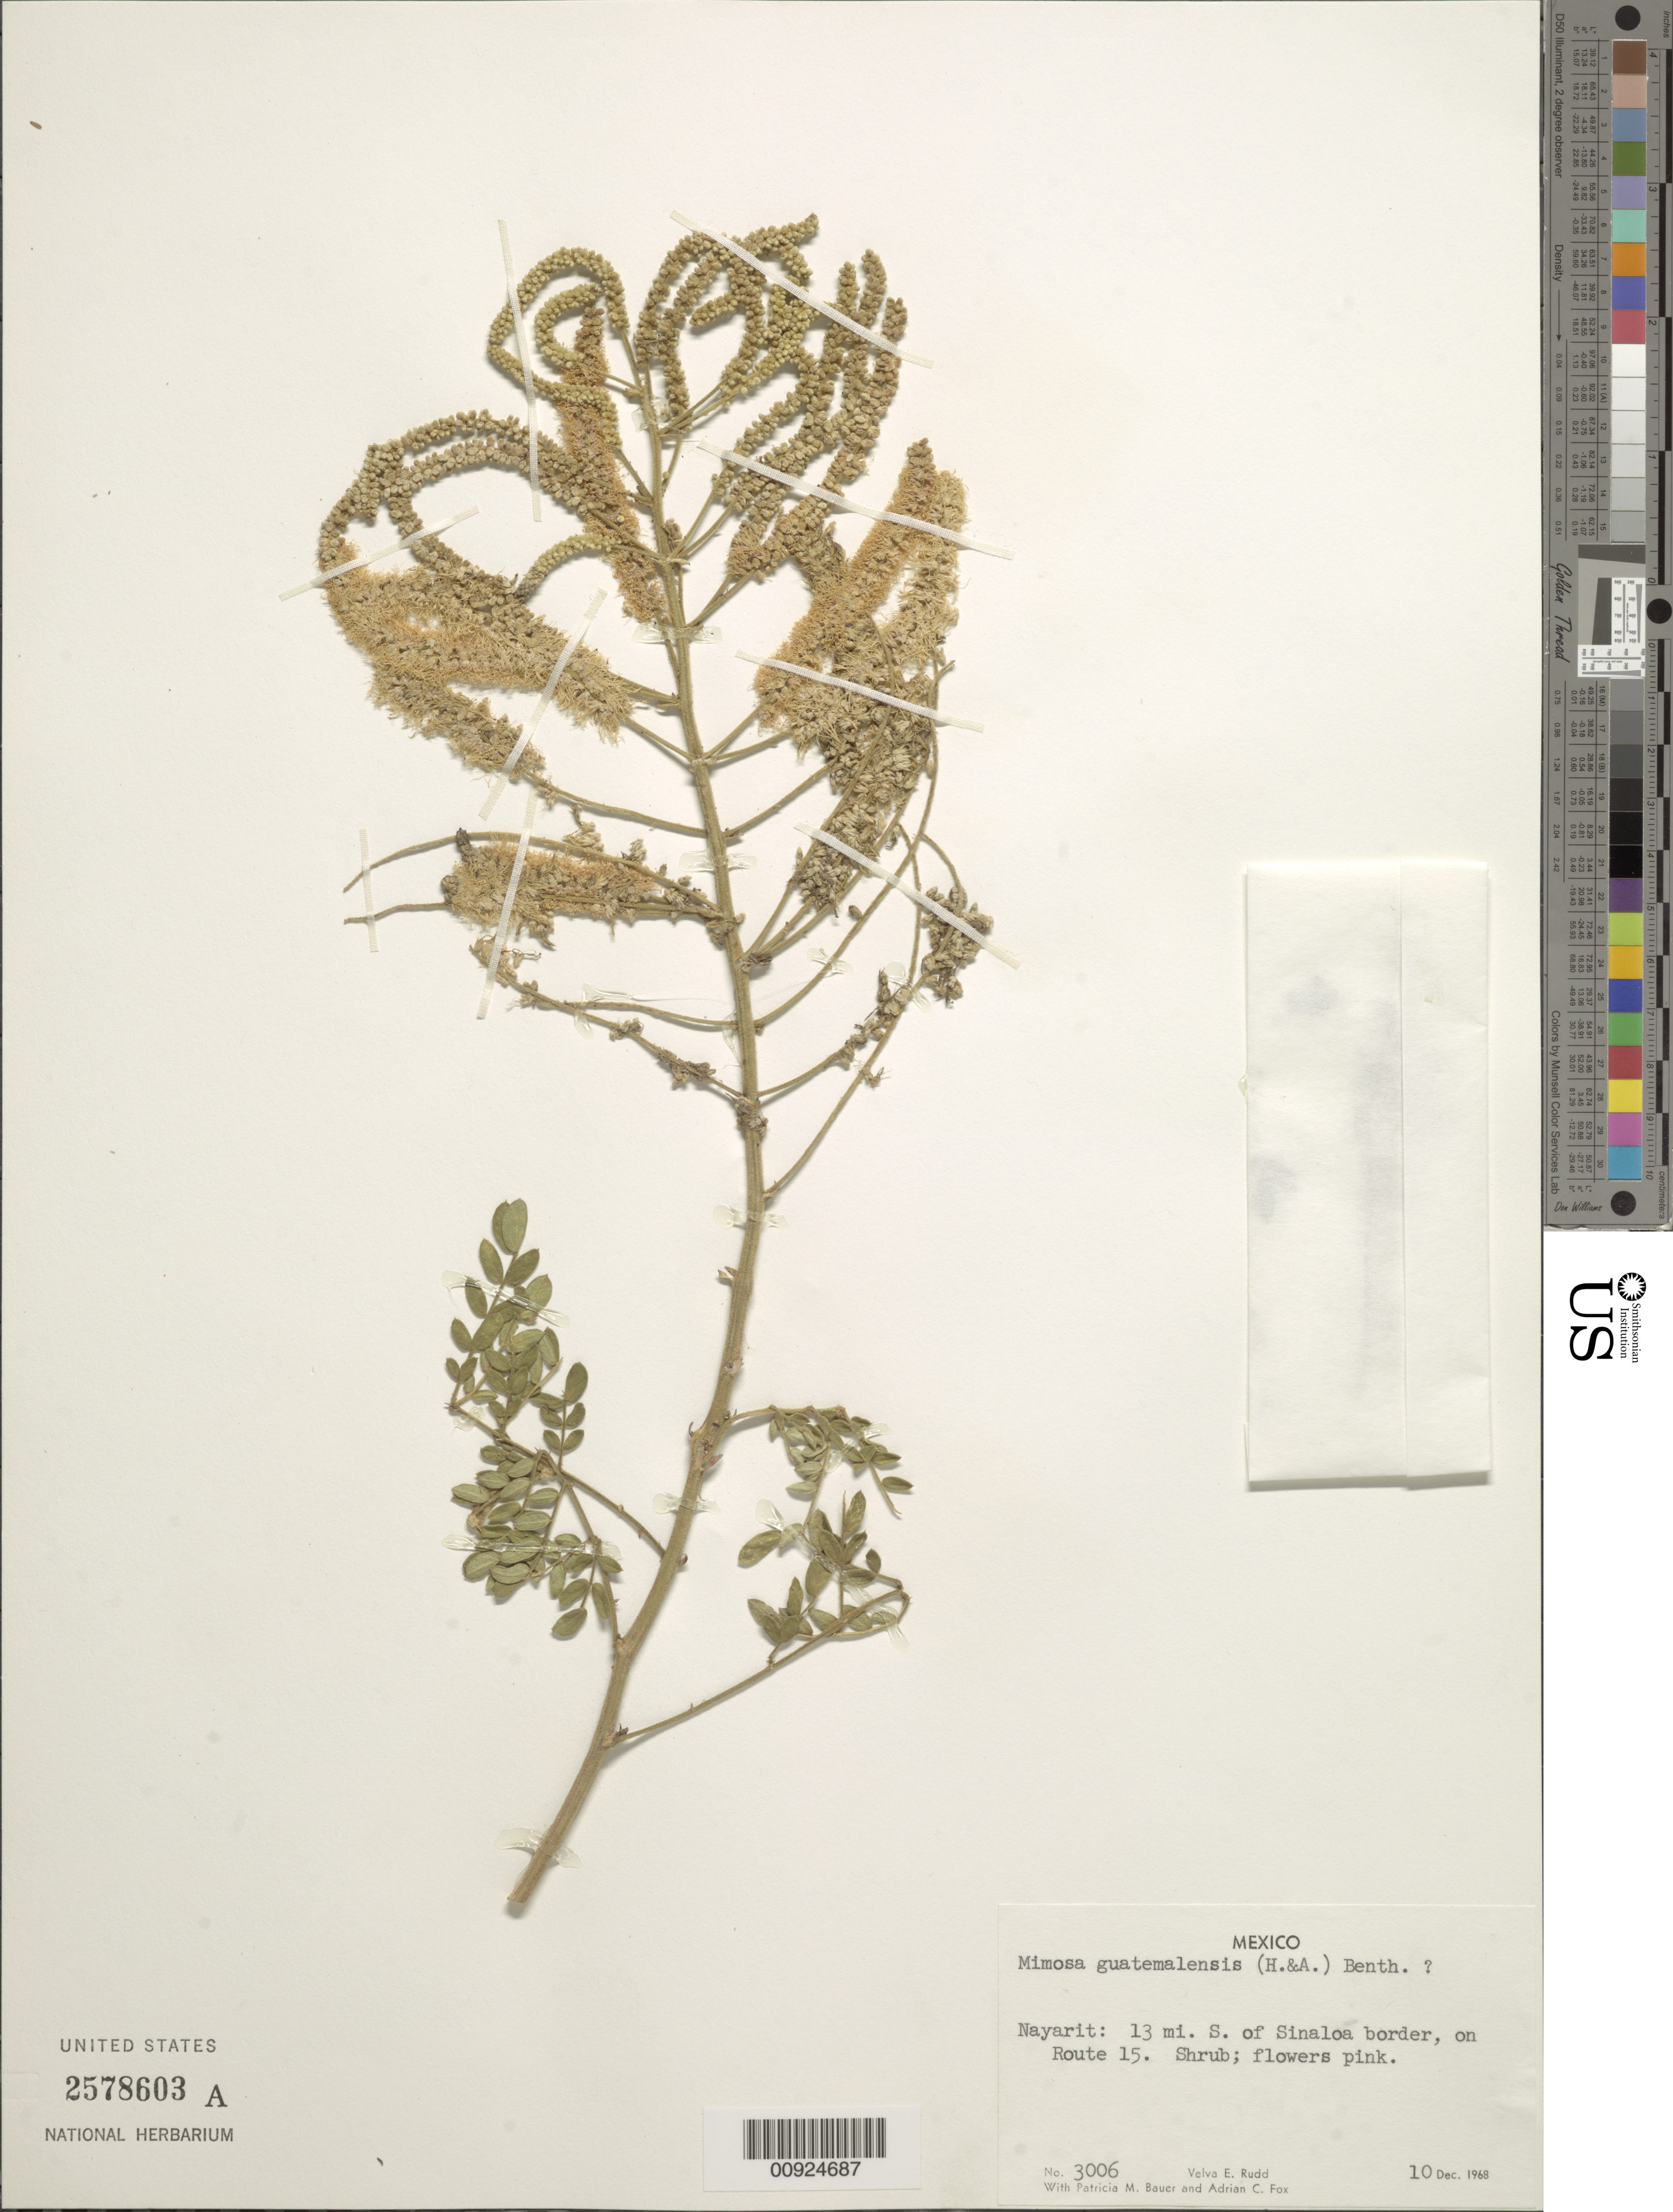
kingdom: Plantae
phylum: Tracheophyta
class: Magnoliopsida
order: Fabales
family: Fabaceae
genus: Mimosa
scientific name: Mimosa guatemalensis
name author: (Hook.) Benth.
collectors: V. E. Rudd, P. Bauer & A. Fox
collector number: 3006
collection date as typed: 10 Dec 1968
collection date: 1968-12-10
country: Mexico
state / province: Nayarit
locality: Nayarit: 13 mi S of Sinaloa border, on Route 15.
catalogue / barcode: US 2578603A